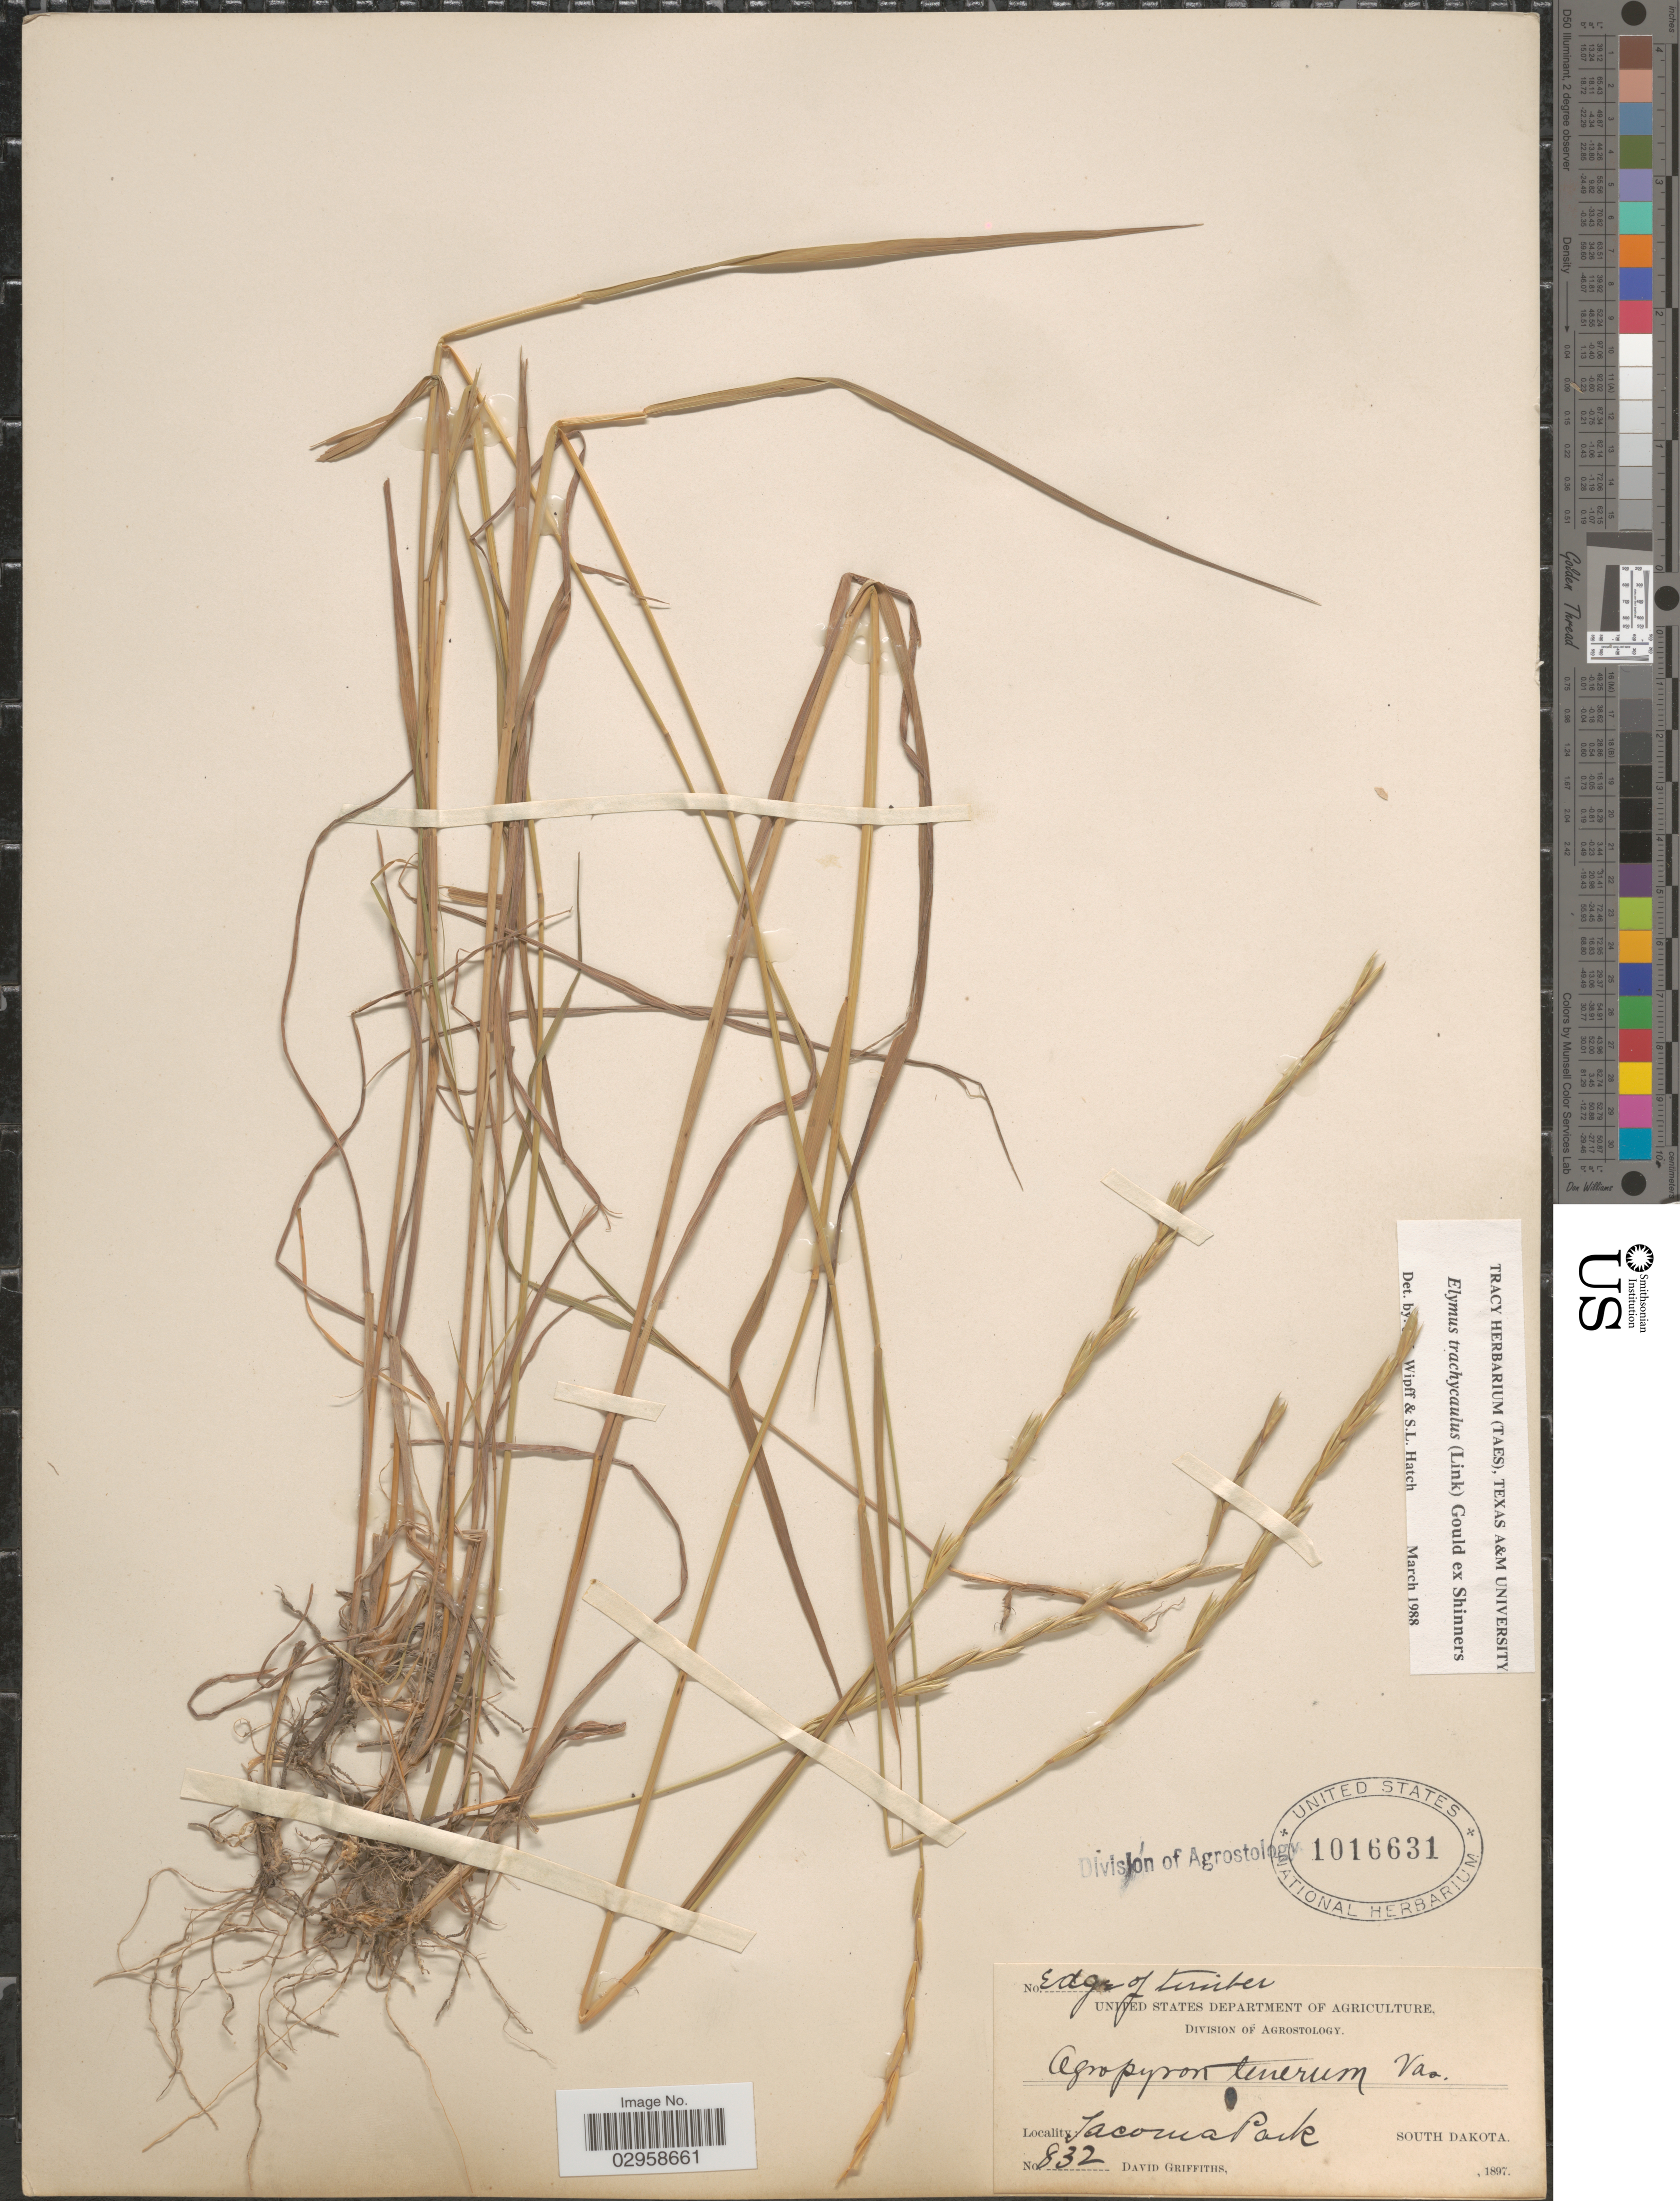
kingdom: Plantae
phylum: Tracheophyta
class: Liliopsida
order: Poales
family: Poaceae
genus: Elymus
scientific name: Elymus trachycaulus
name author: (Link) Gould ex Shinners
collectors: D. Griffiths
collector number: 832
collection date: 1897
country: United States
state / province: South Dakota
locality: Tacoma Park.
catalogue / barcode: US 1016631